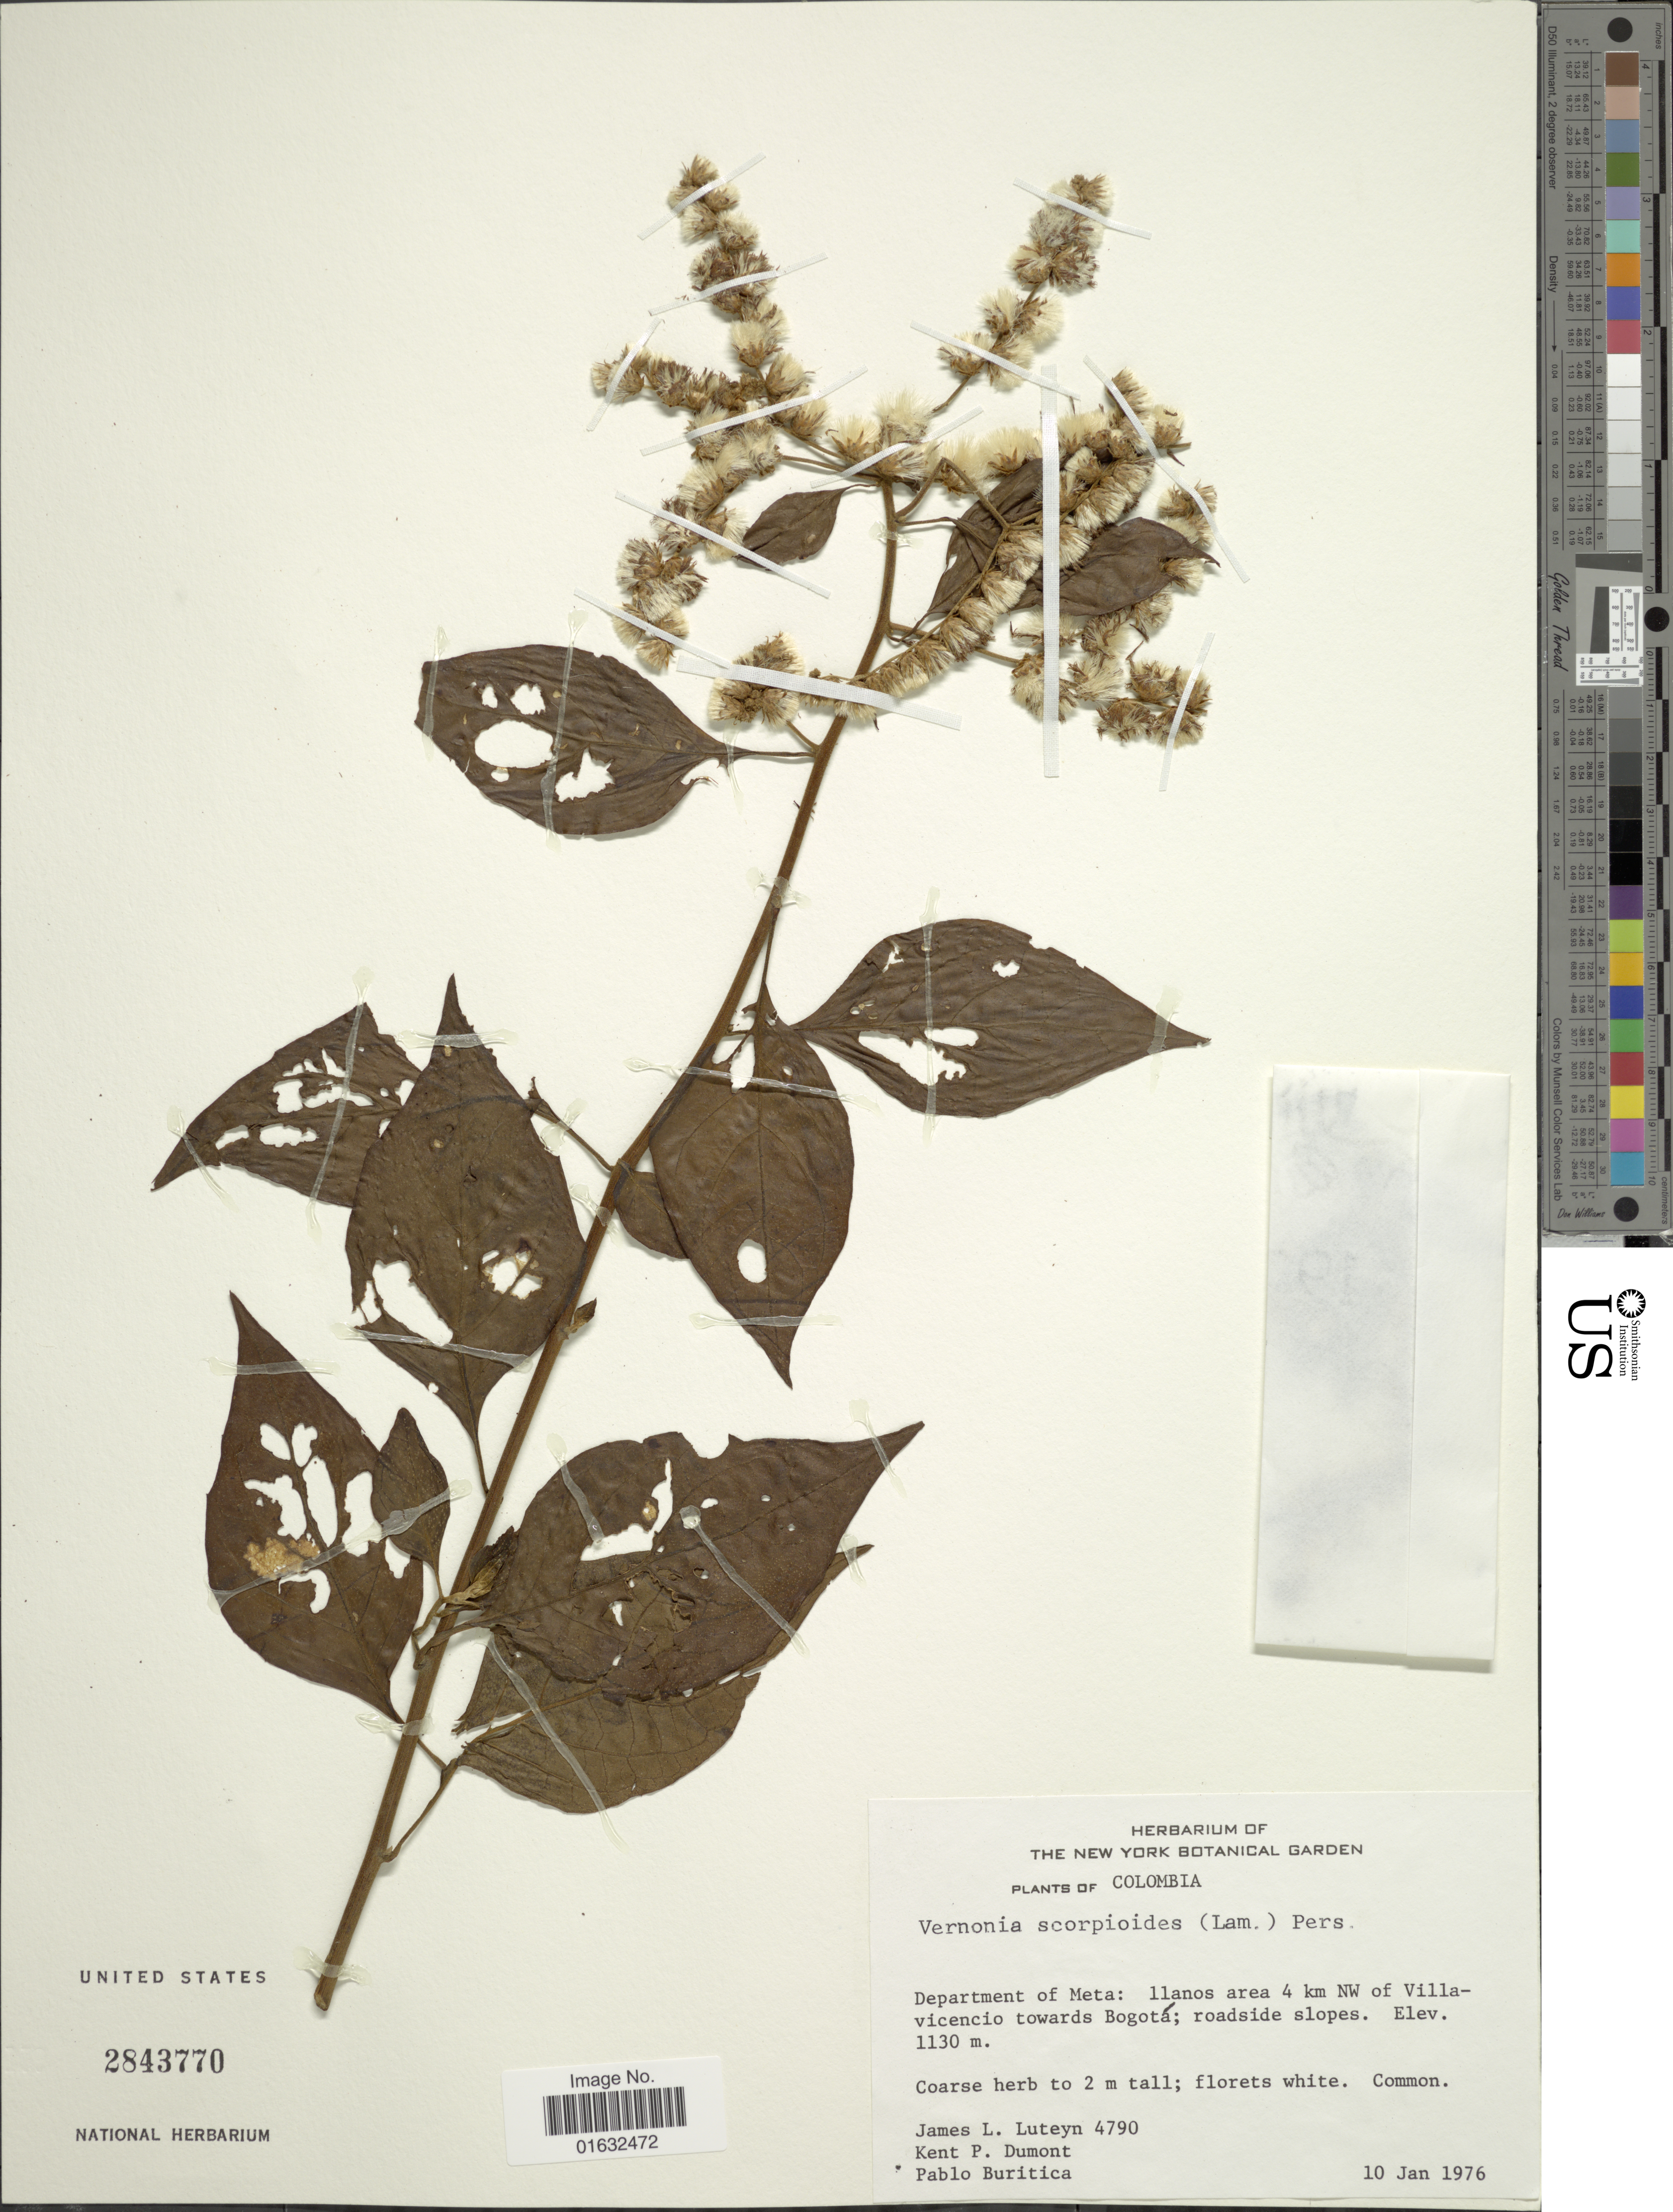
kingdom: Plantae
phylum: Tracheophyta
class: Magnoliopsida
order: Asterales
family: Asteraceae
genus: Cyrtocymura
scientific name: Cyrtocymura scorpioides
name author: (Lam.) H. Rob.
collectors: J. L. Luteyn, K. P. Dumont & P. Buritica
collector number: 4790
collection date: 1976-01-10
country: Colombia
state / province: Meta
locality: Llanos area 4 km NW of Villavicencio towards Bogotá; roadside slopes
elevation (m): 1130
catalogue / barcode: US 2843770